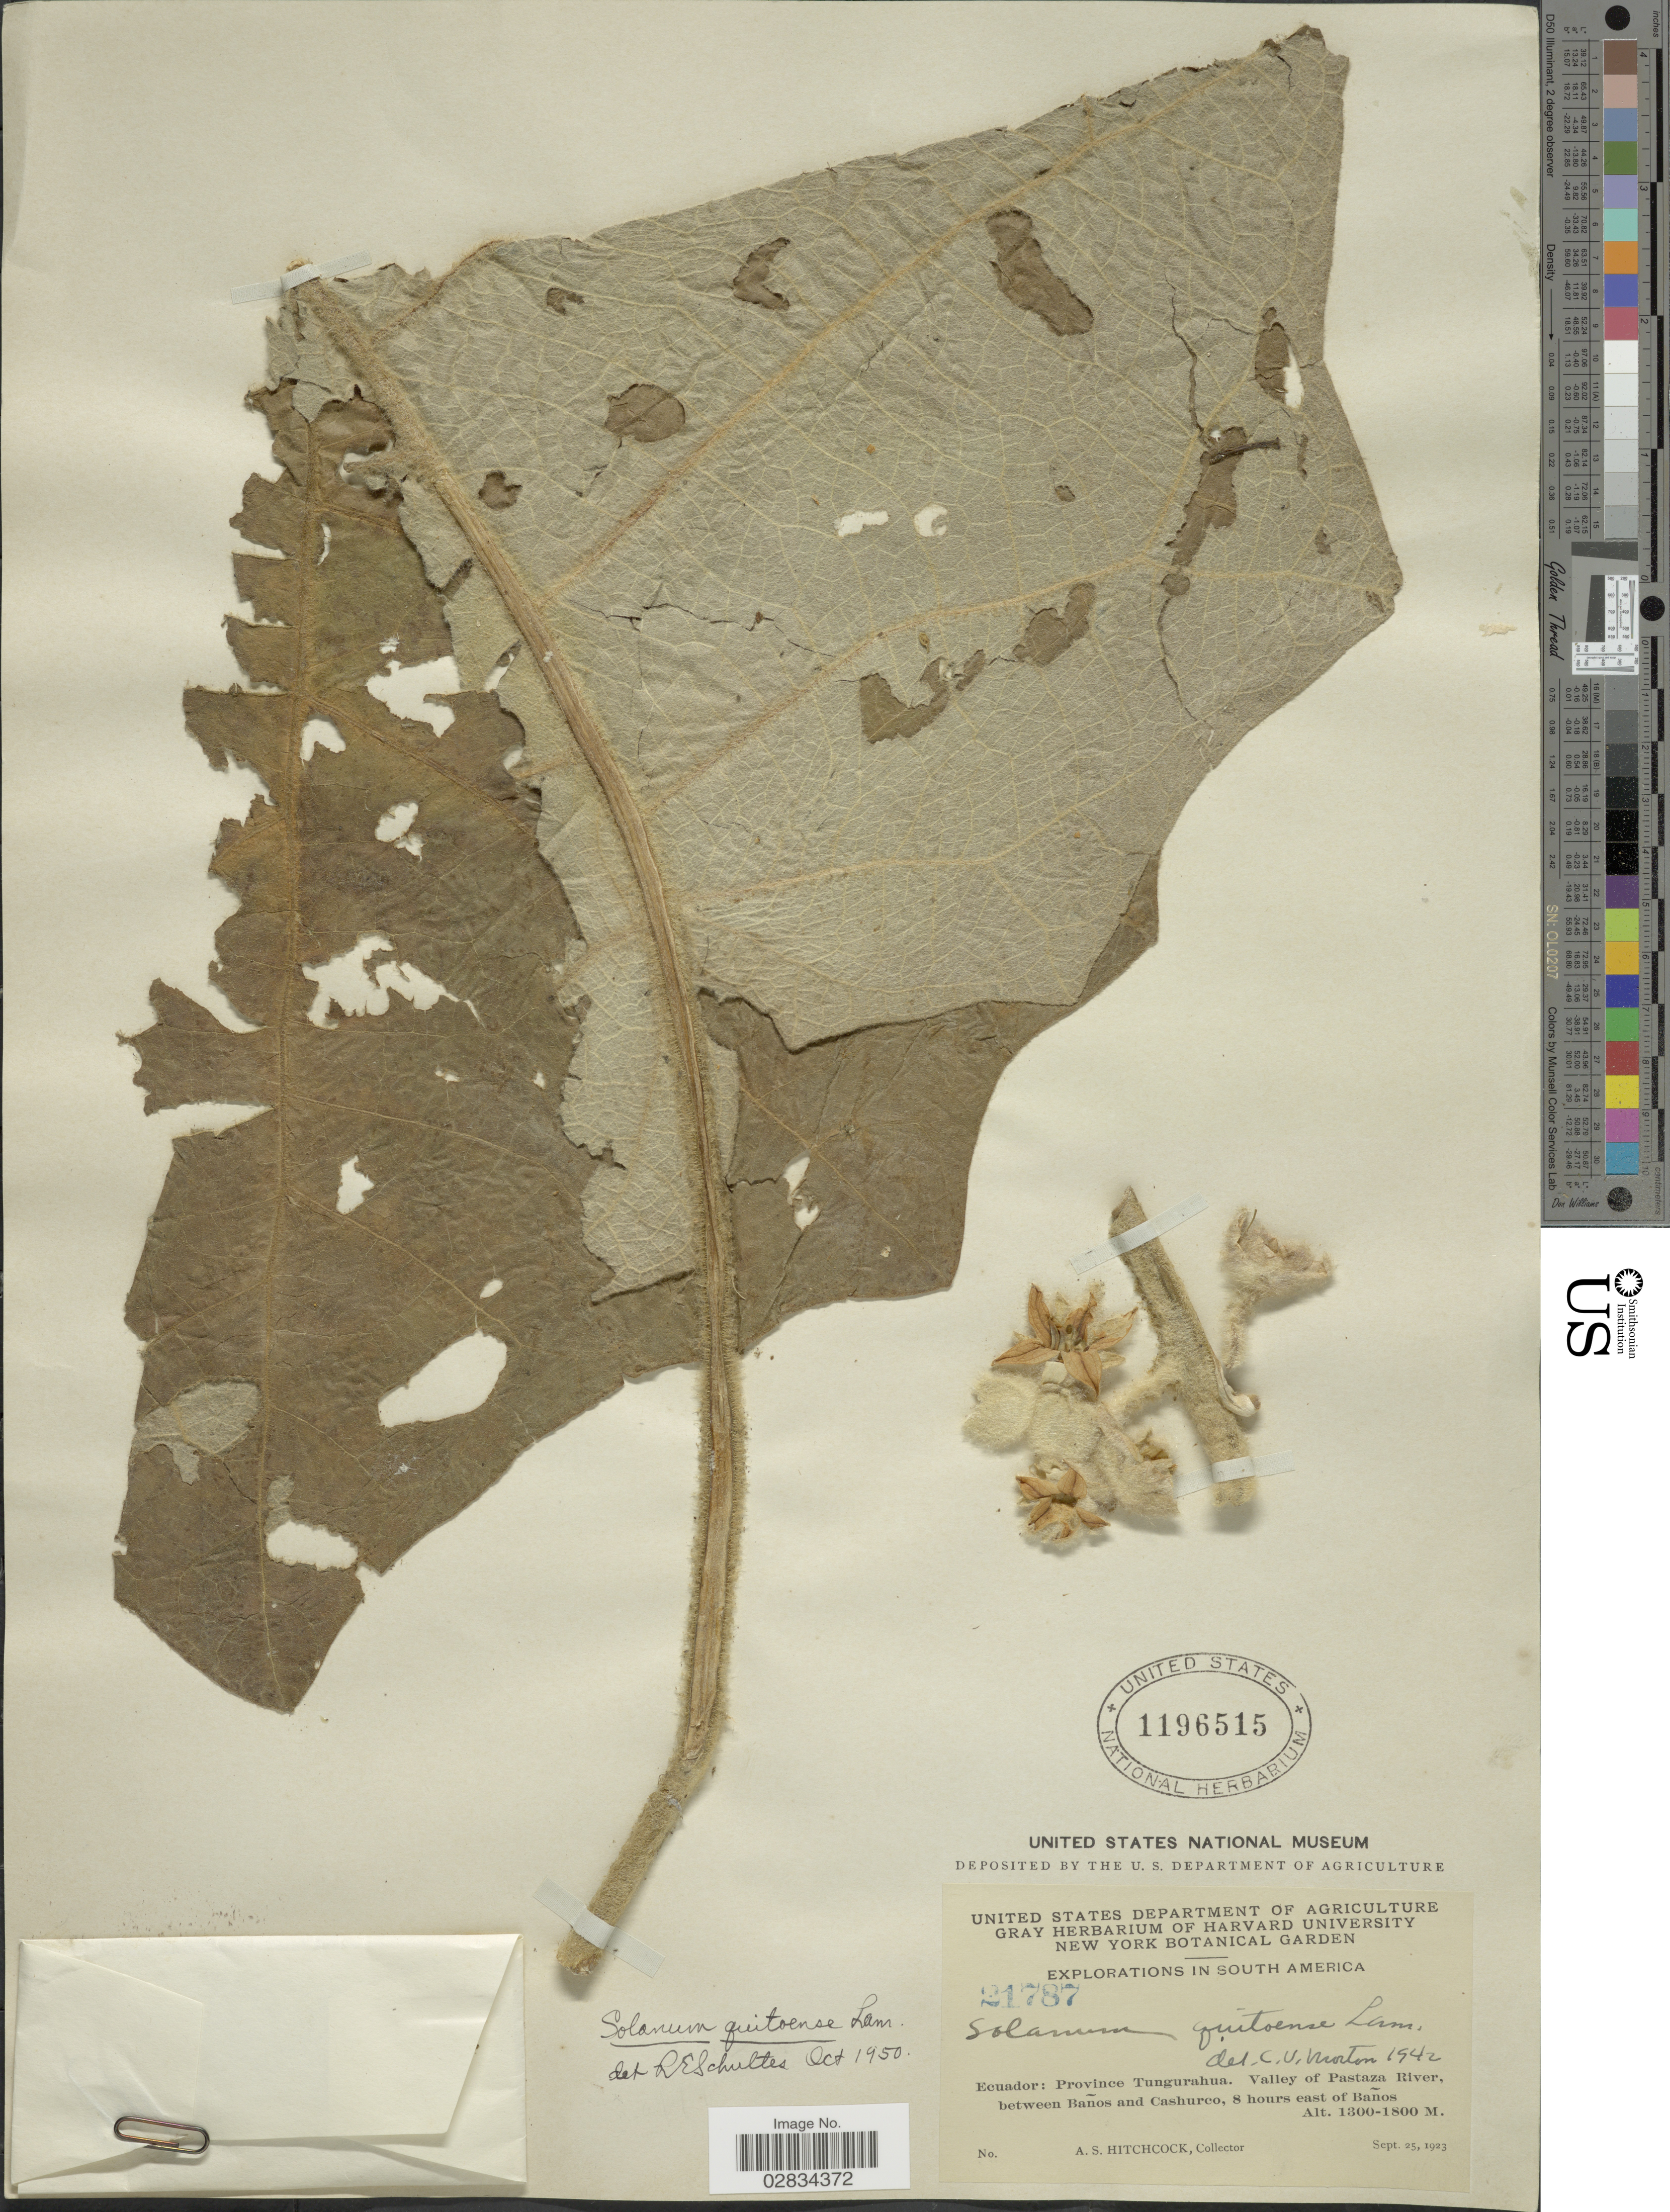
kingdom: Plantae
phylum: Tracheophyta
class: Magnoliopsida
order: Solanales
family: Solanaceae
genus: Solanum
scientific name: Solanum quitoense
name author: Lam.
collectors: A. S. Hitchcock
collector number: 21787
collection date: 1923-09-25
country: Ecuador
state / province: Tungurahua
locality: Province Tungurahua. Valley of Pastaza River, between Baños and Cashurco, 8 hours east of Baños.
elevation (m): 1300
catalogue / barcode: US 1196515